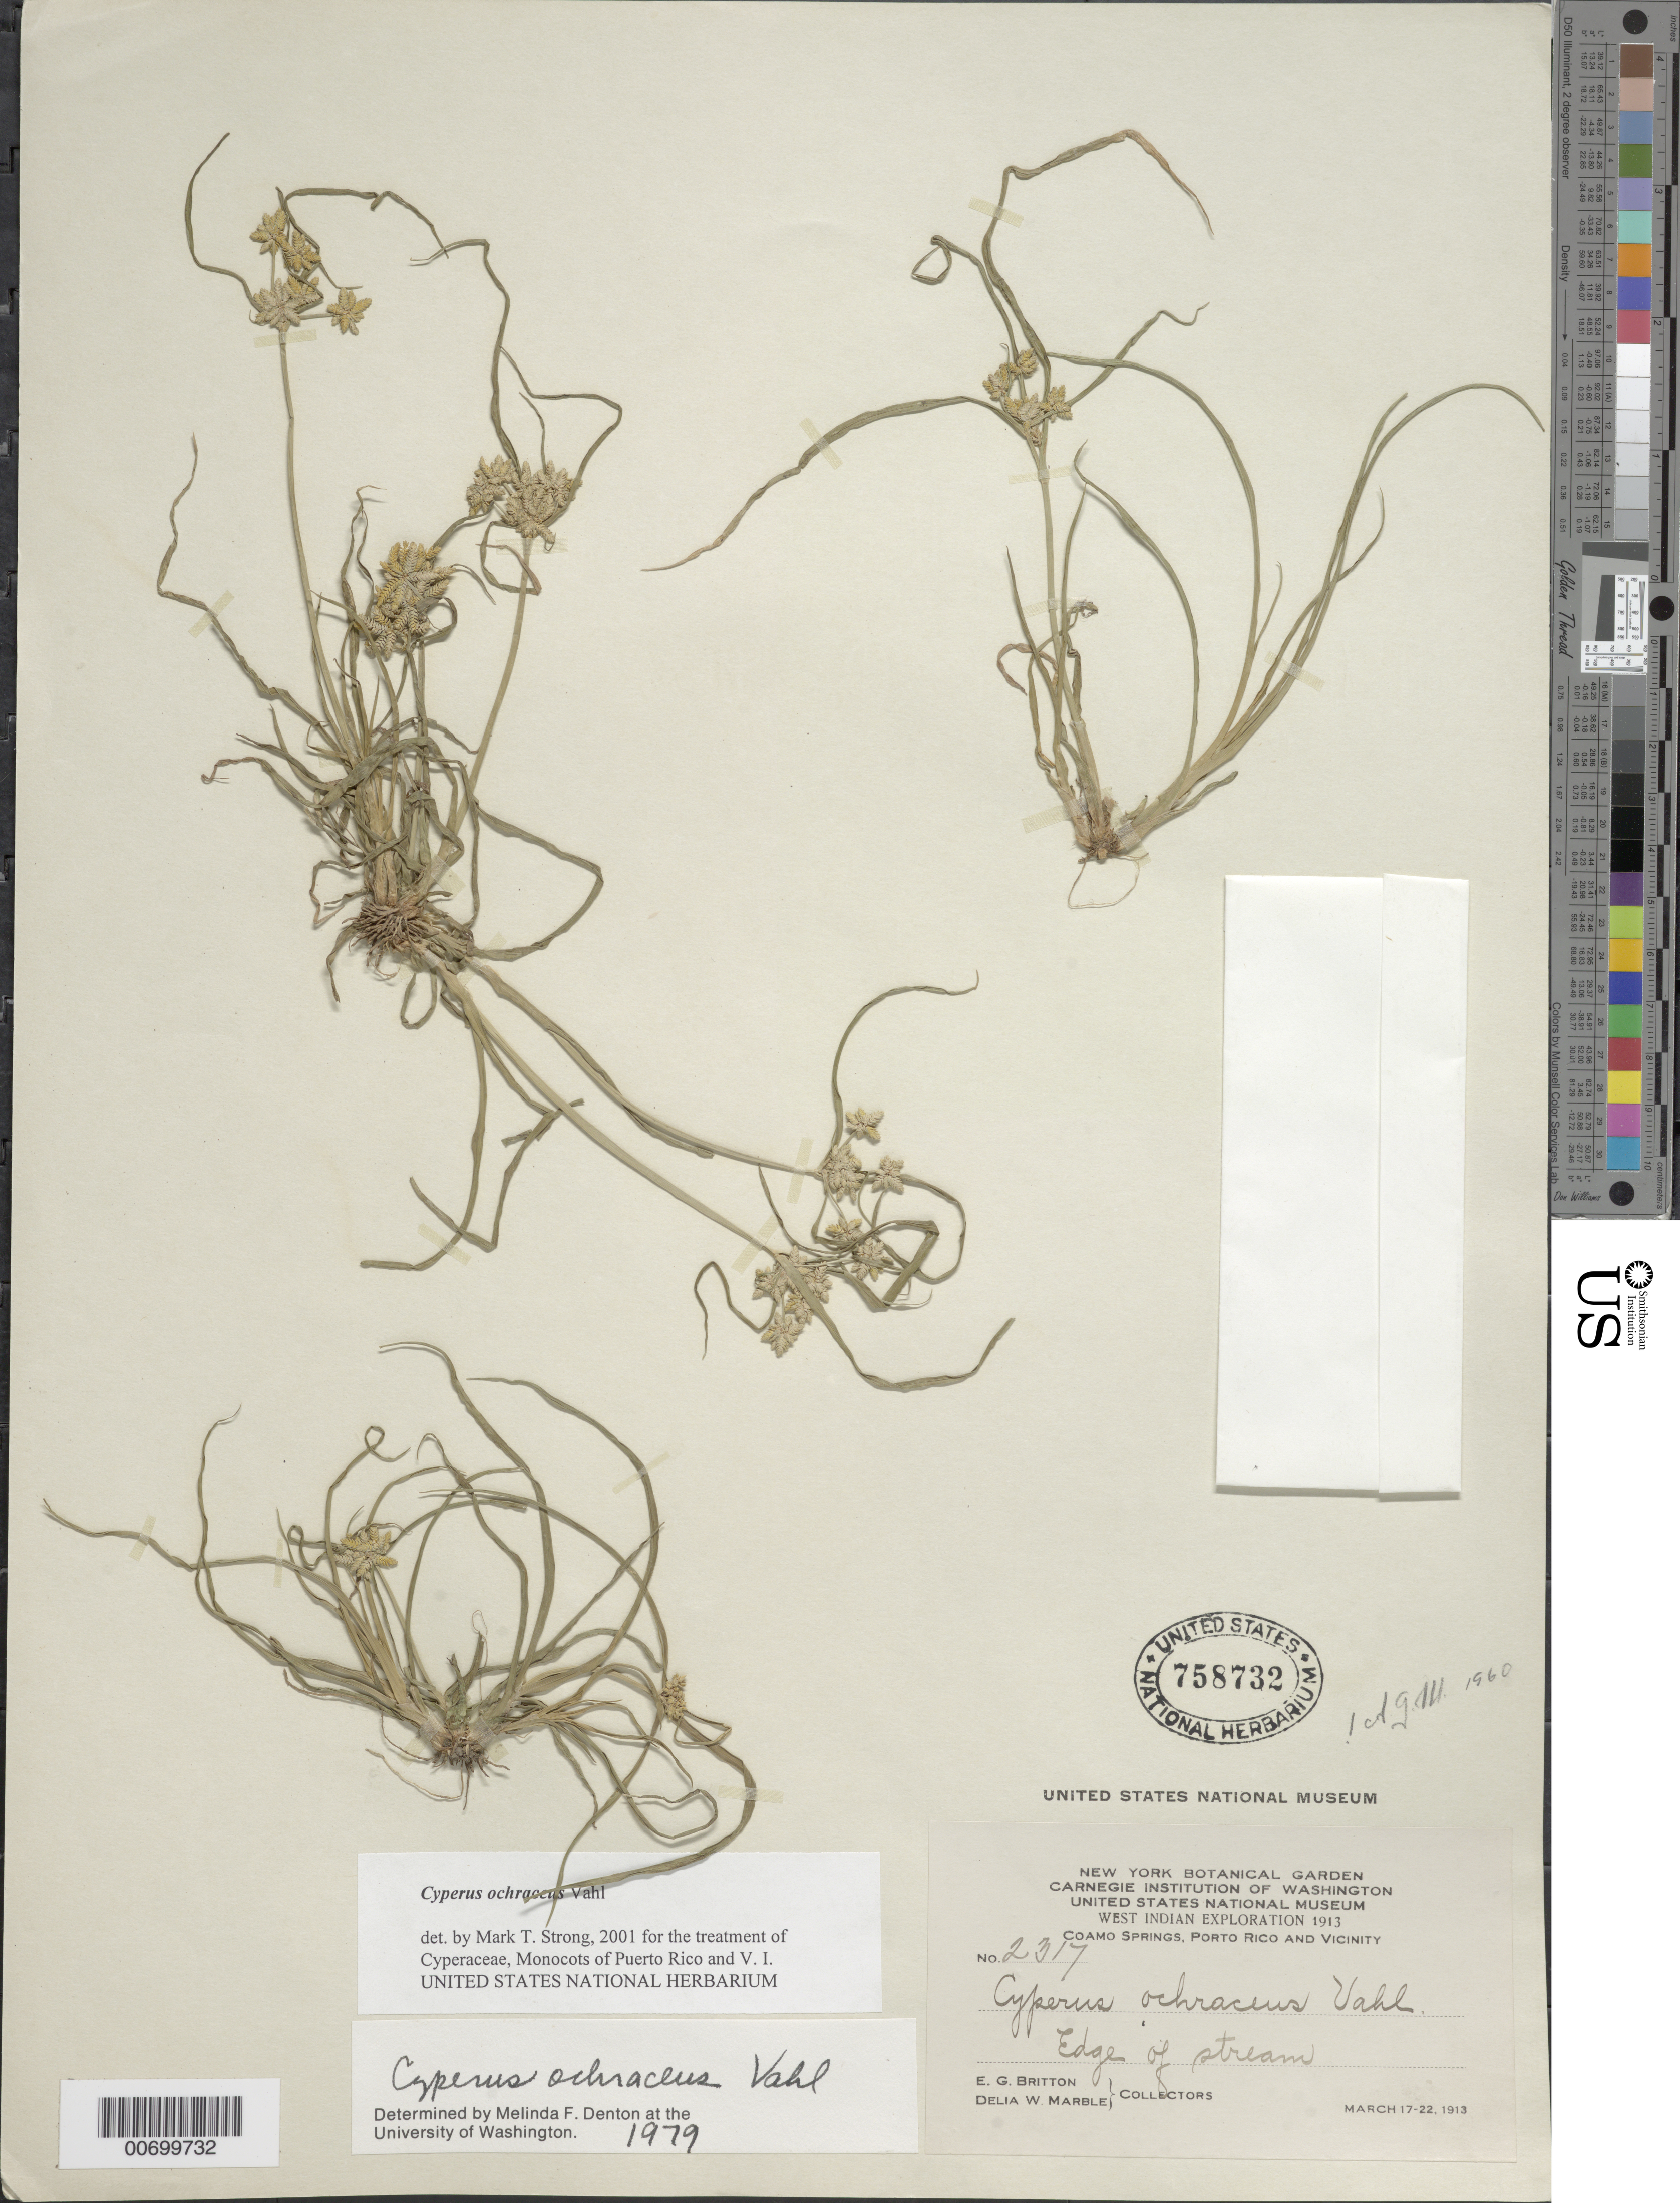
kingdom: Plantae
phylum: Tracheophyta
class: Liliopsida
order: Poales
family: Cyperaceae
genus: Cyperus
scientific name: Cyperus ochraceus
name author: Vahl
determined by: Strong, M. T., (US), Smithsonian Institution - National Museum of Natural History (UNITED STATES)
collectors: E. G. Britton & D. W. Marble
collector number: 2317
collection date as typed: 17 Mar 1913 to 22 Mar 1913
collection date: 1913-03-17/1913-03-22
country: Puerto Rico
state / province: Coamo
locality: Coamo Springs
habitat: Edge of stream.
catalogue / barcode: US 758732